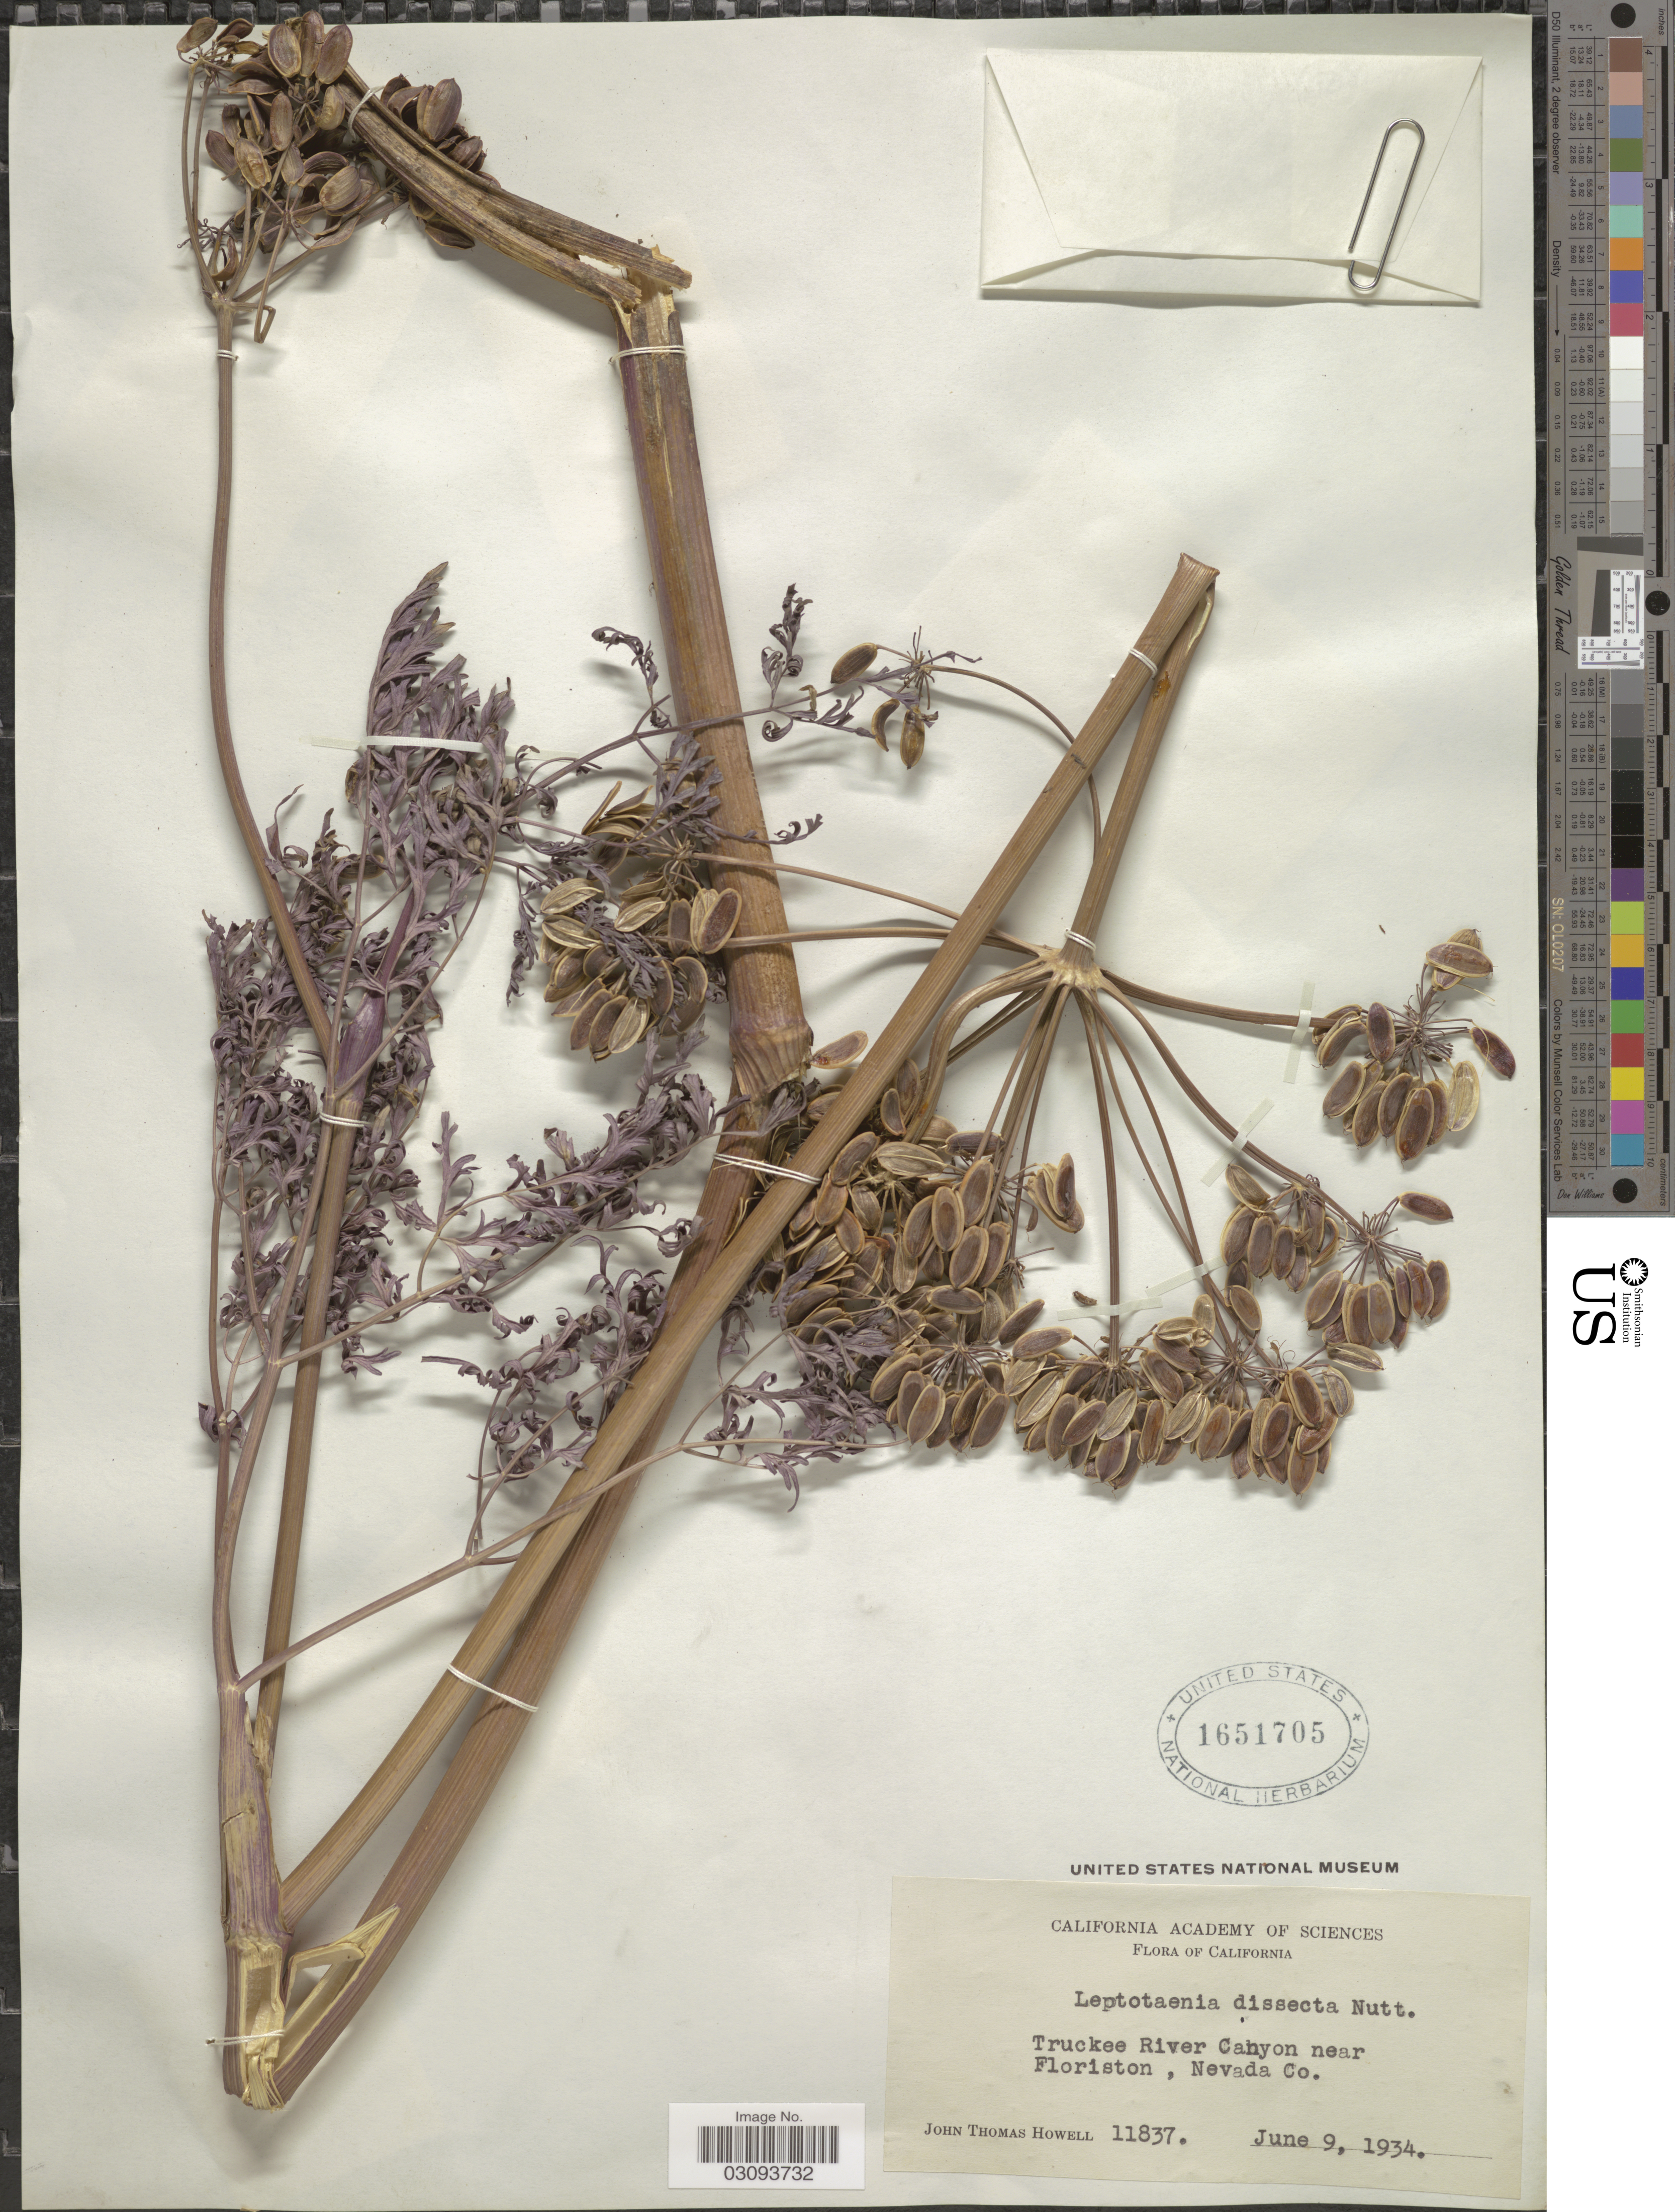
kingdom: Plantae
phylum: Tracheophyta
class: Magnoliopsida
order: Apiales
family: Apiaceae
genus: Lomatium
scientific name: Lomatium dissectum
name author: (Nutt.) Mathias & Constance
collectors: J. T. Howell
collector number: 11837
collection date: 1934-06-09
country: United States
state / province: California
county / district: Nevada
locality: Truckee River Canyon near Floriston, Nevada Co.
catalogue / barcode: US 1651705